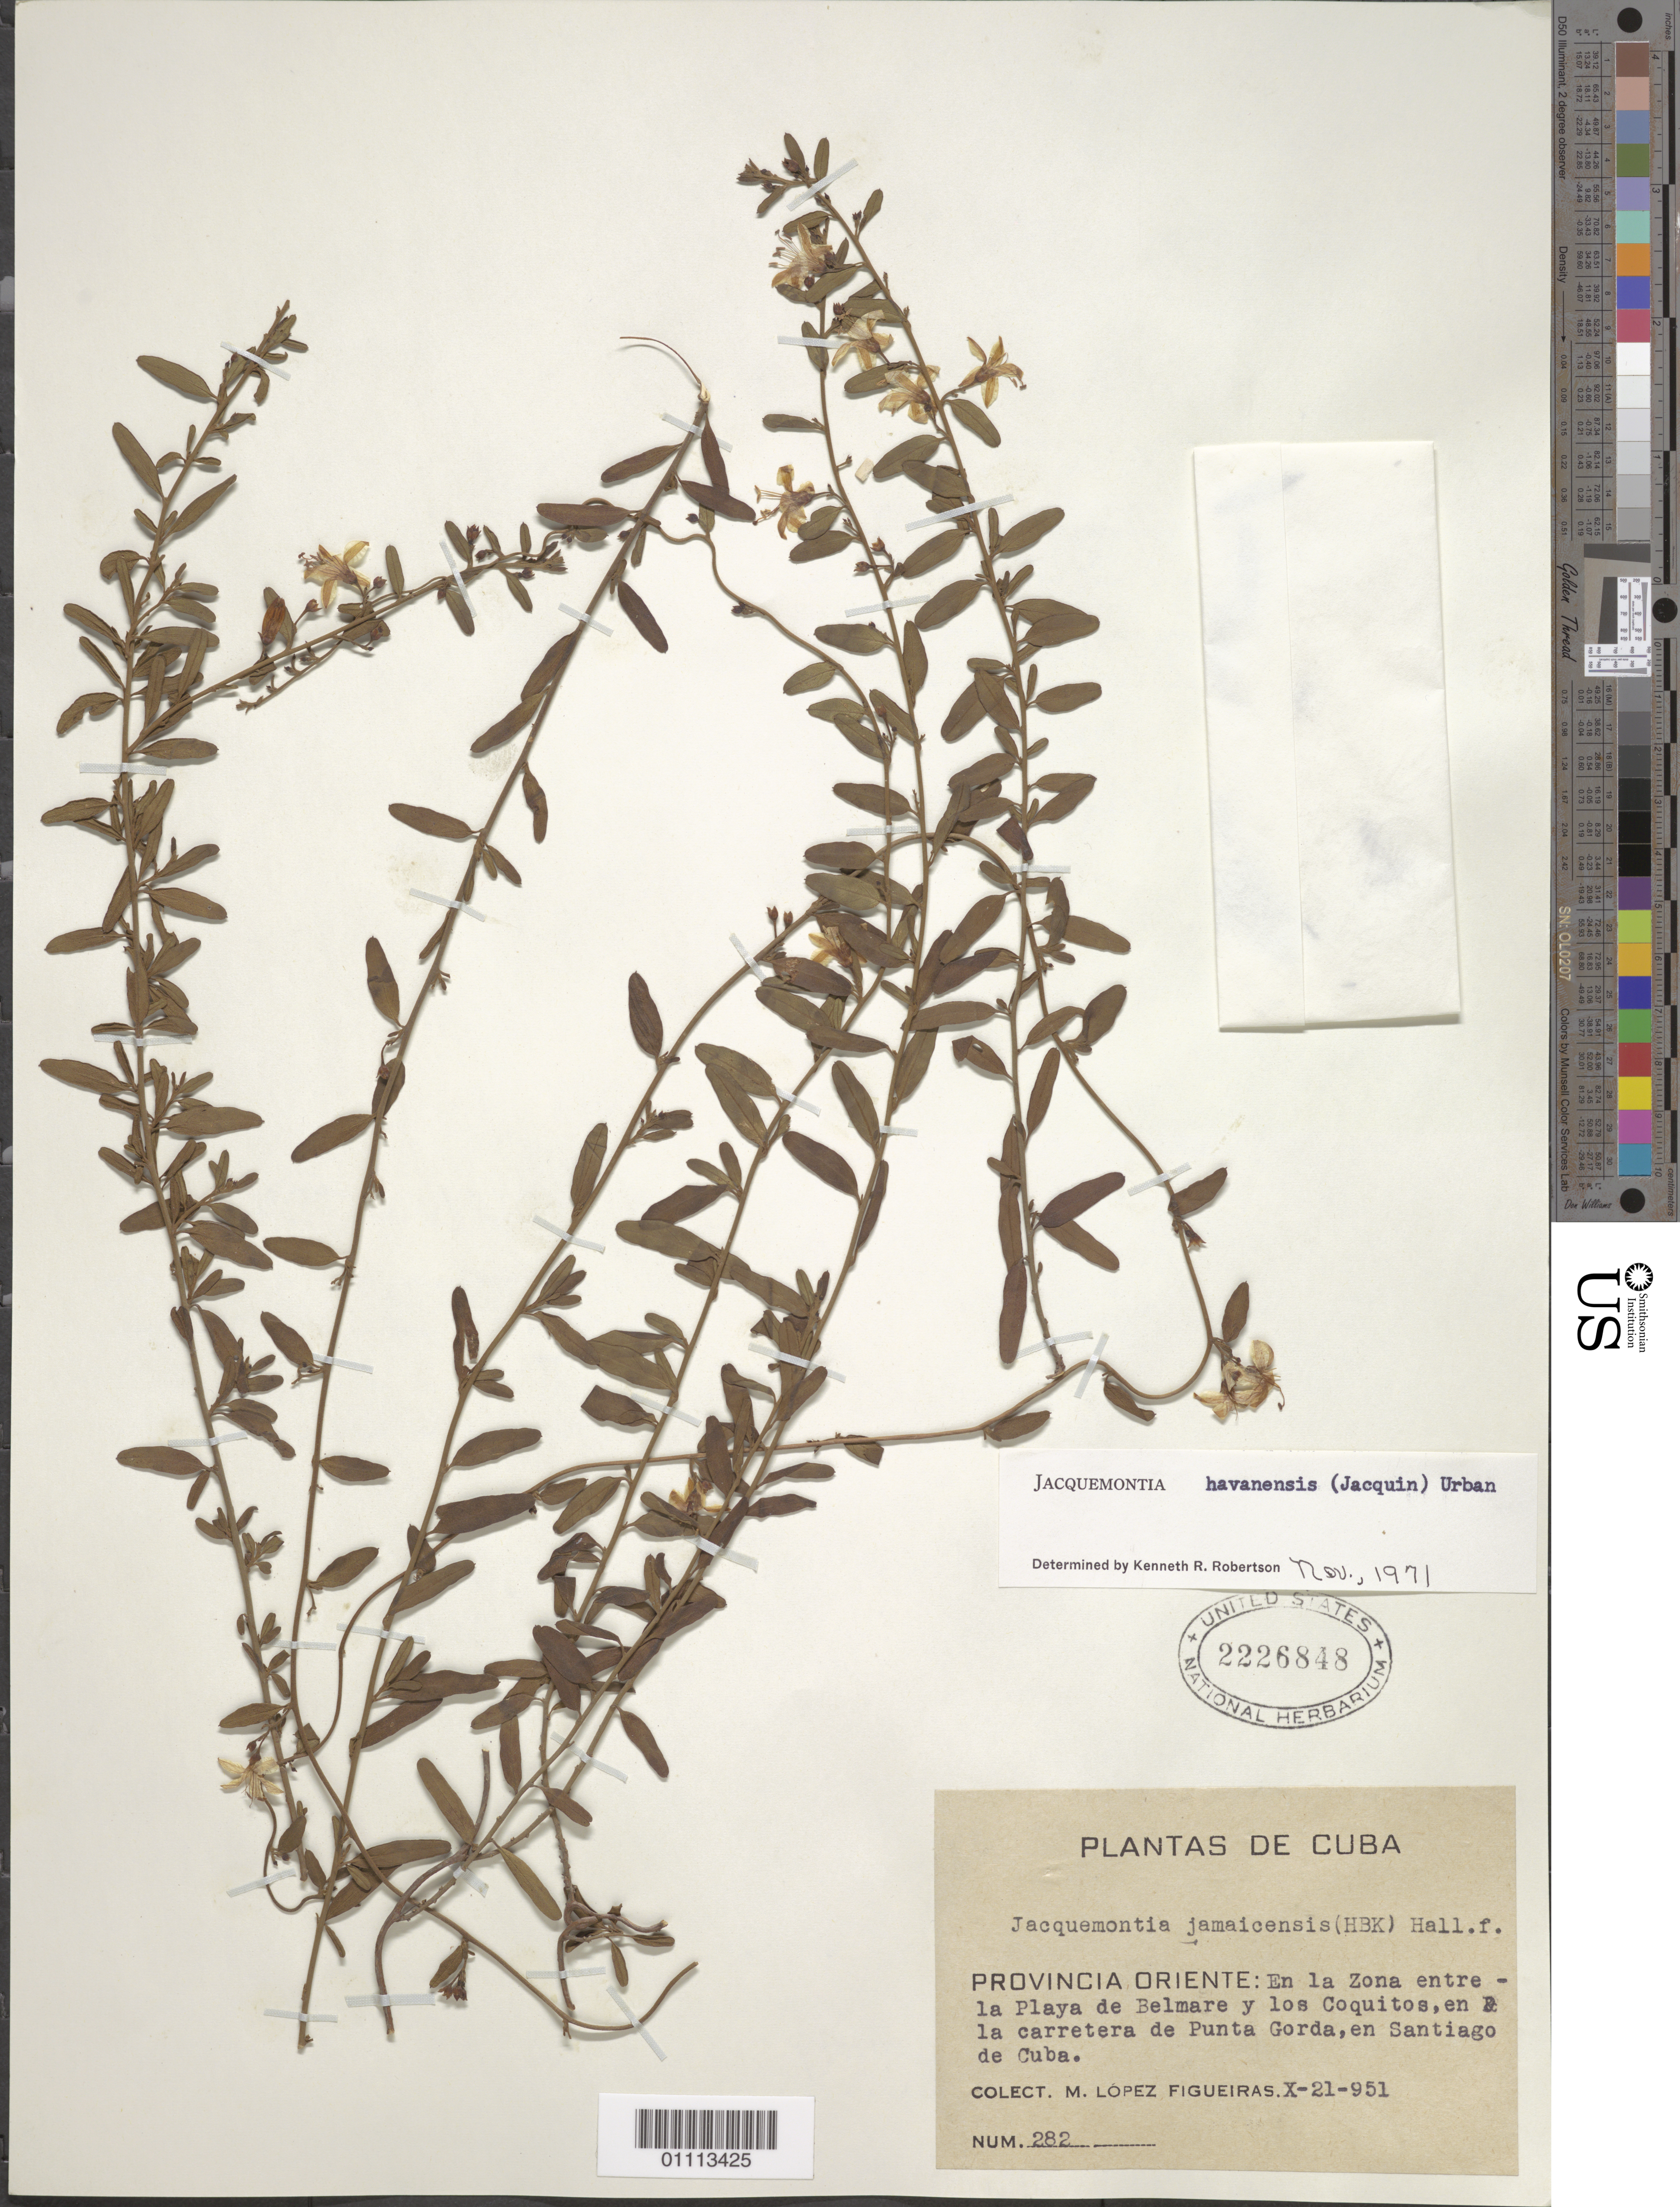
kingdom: Plantae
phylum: Tracheophyta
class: Magnoliopsida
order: Solanales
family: Convolvulaceae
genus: Jacquemontia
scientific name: Jacquemontia havanensis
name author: (Jacq.) Urb.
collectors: M. López Figueiras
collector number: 282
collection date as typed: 21 Oct 1951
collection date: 1951-10-21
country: Cuba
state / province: Santiago de Cuba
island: Cuba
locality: En la Zona entre-la Playa de Belmare y los Coquitos, en la carretera de Punta Gorda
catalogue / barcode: US 2226848